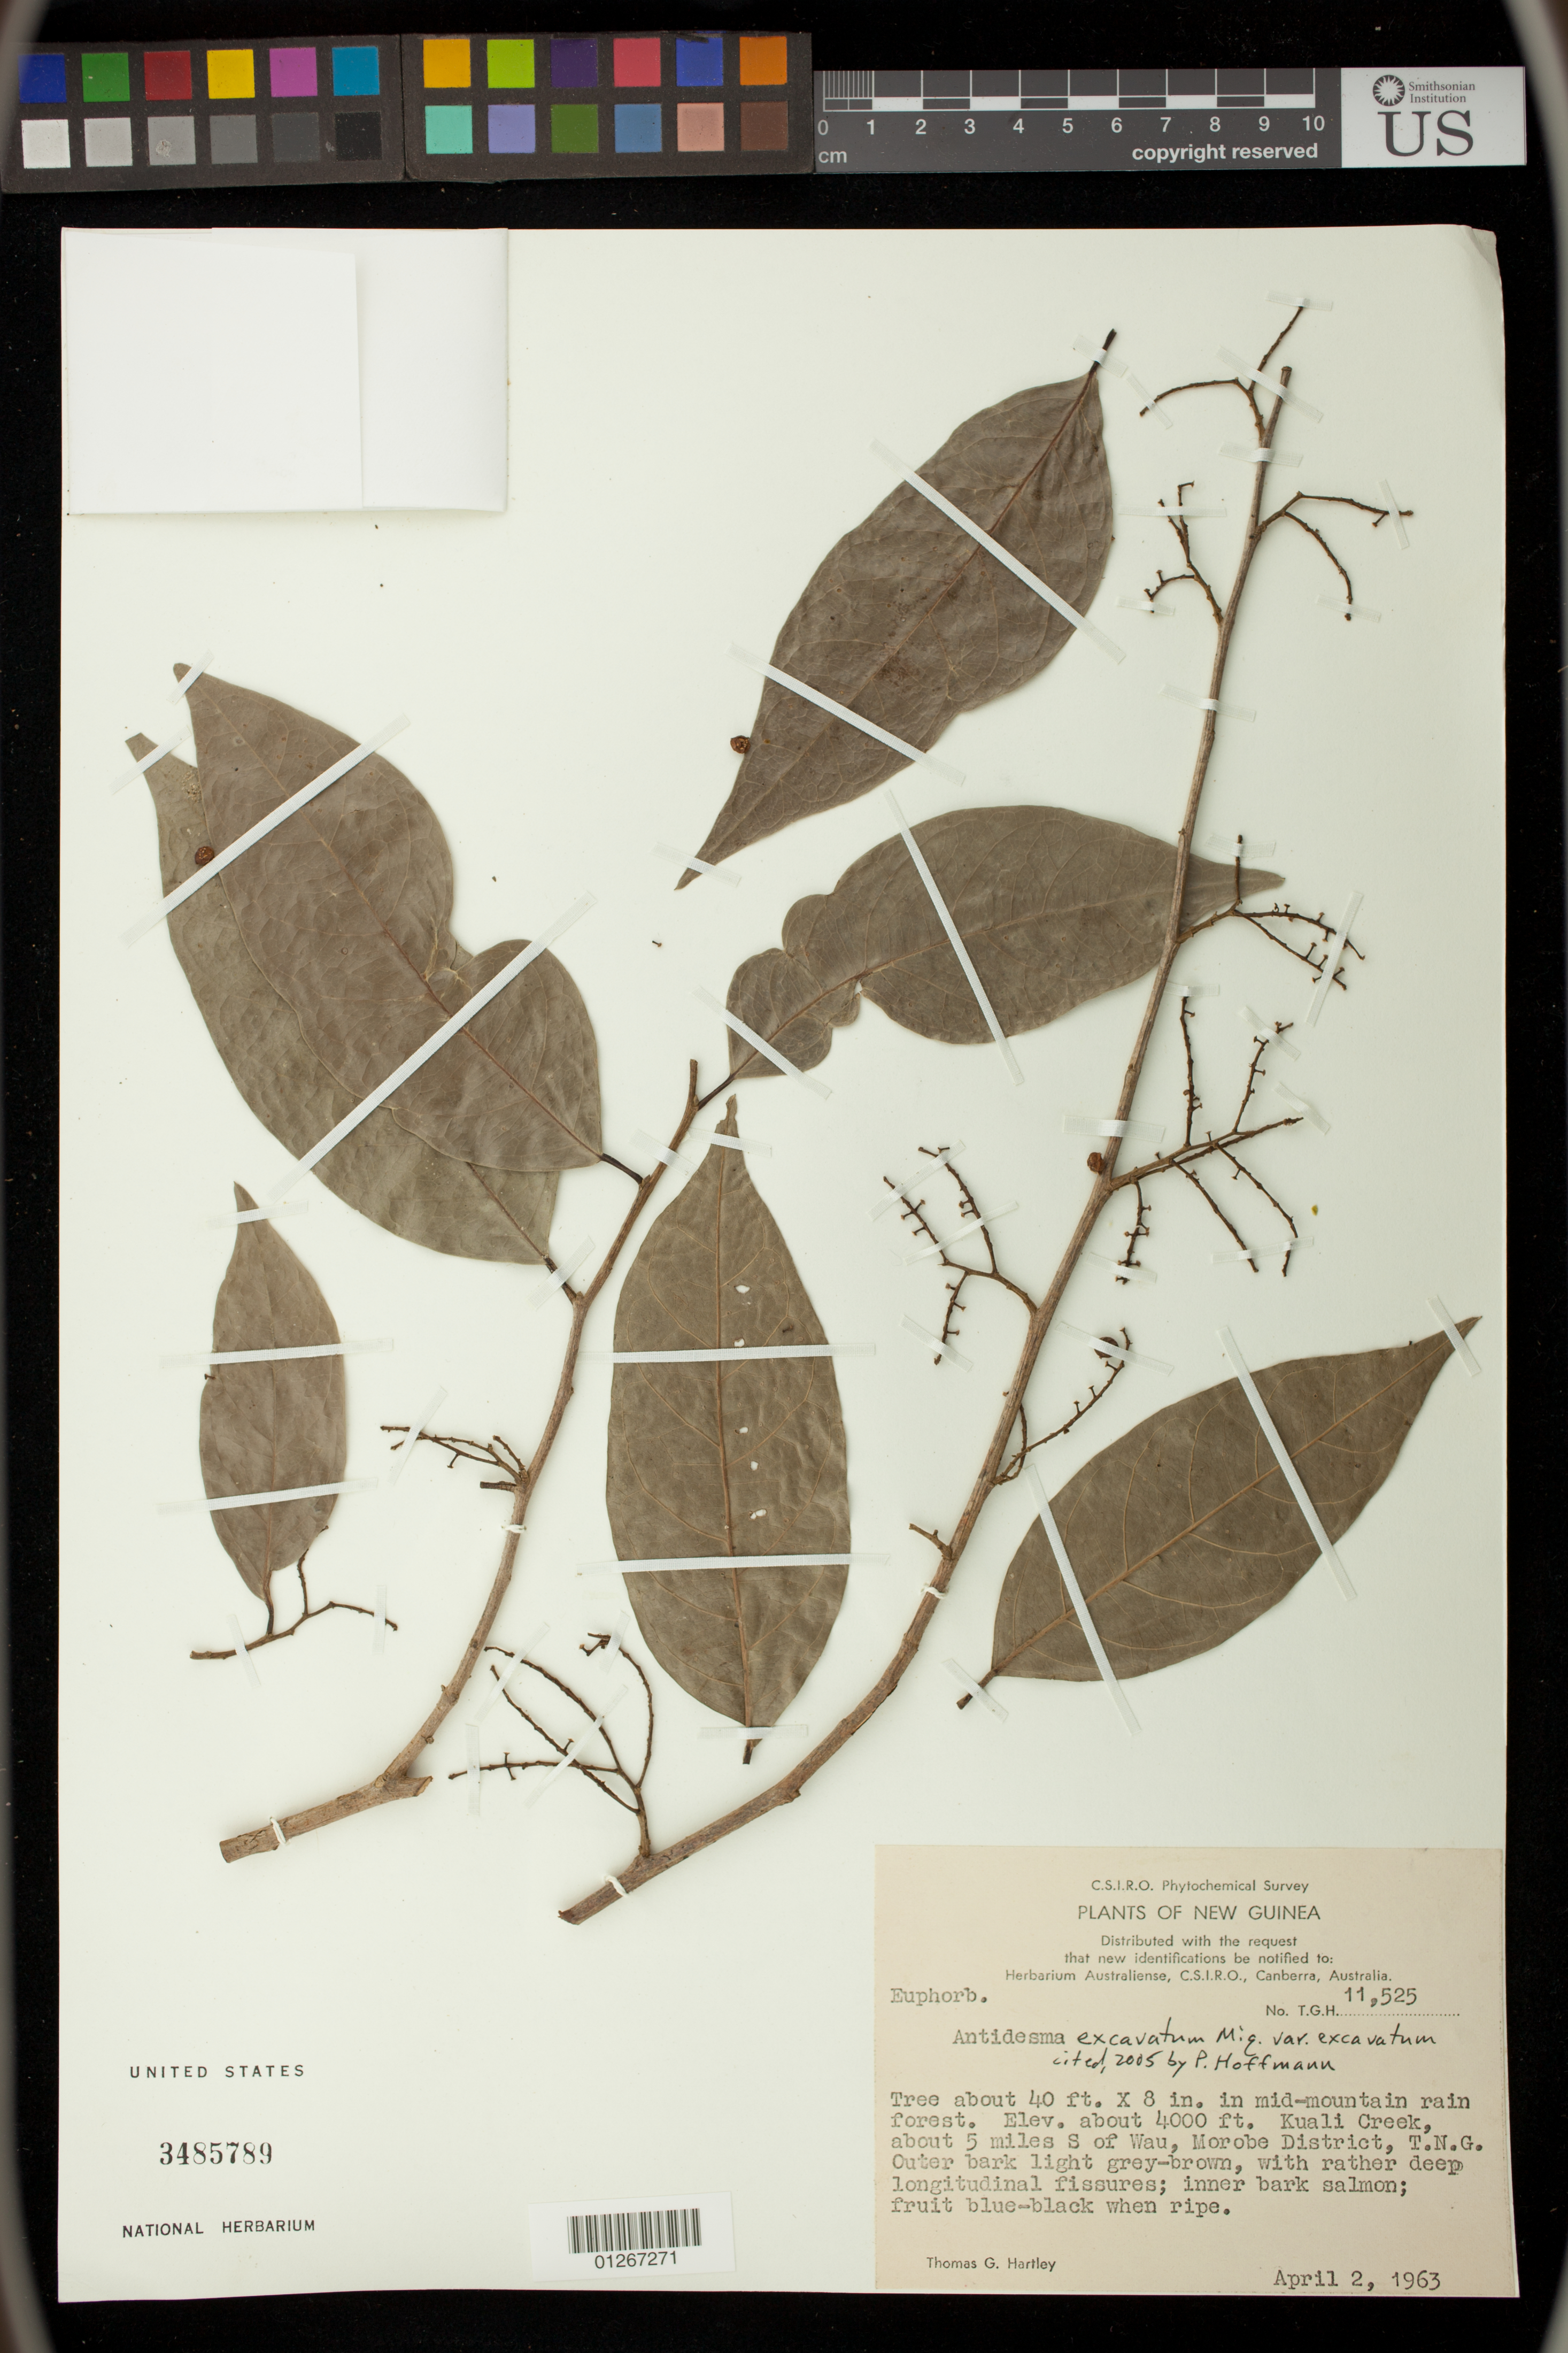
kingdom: Plantae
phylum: Tracheophyta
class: Magnoliopsida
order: Malpighiales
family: Phyllanthaceae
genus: Antidesma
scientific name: Antidesma excavatum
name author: Miq.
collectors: T. G. Hartley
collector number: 11525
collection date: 1963-04-02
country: Papua New Guinea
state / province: Morobe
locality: Kuali Creek, about 5 miles S of Wau, T.N.G.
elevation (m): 1219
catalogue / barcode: US 3485789